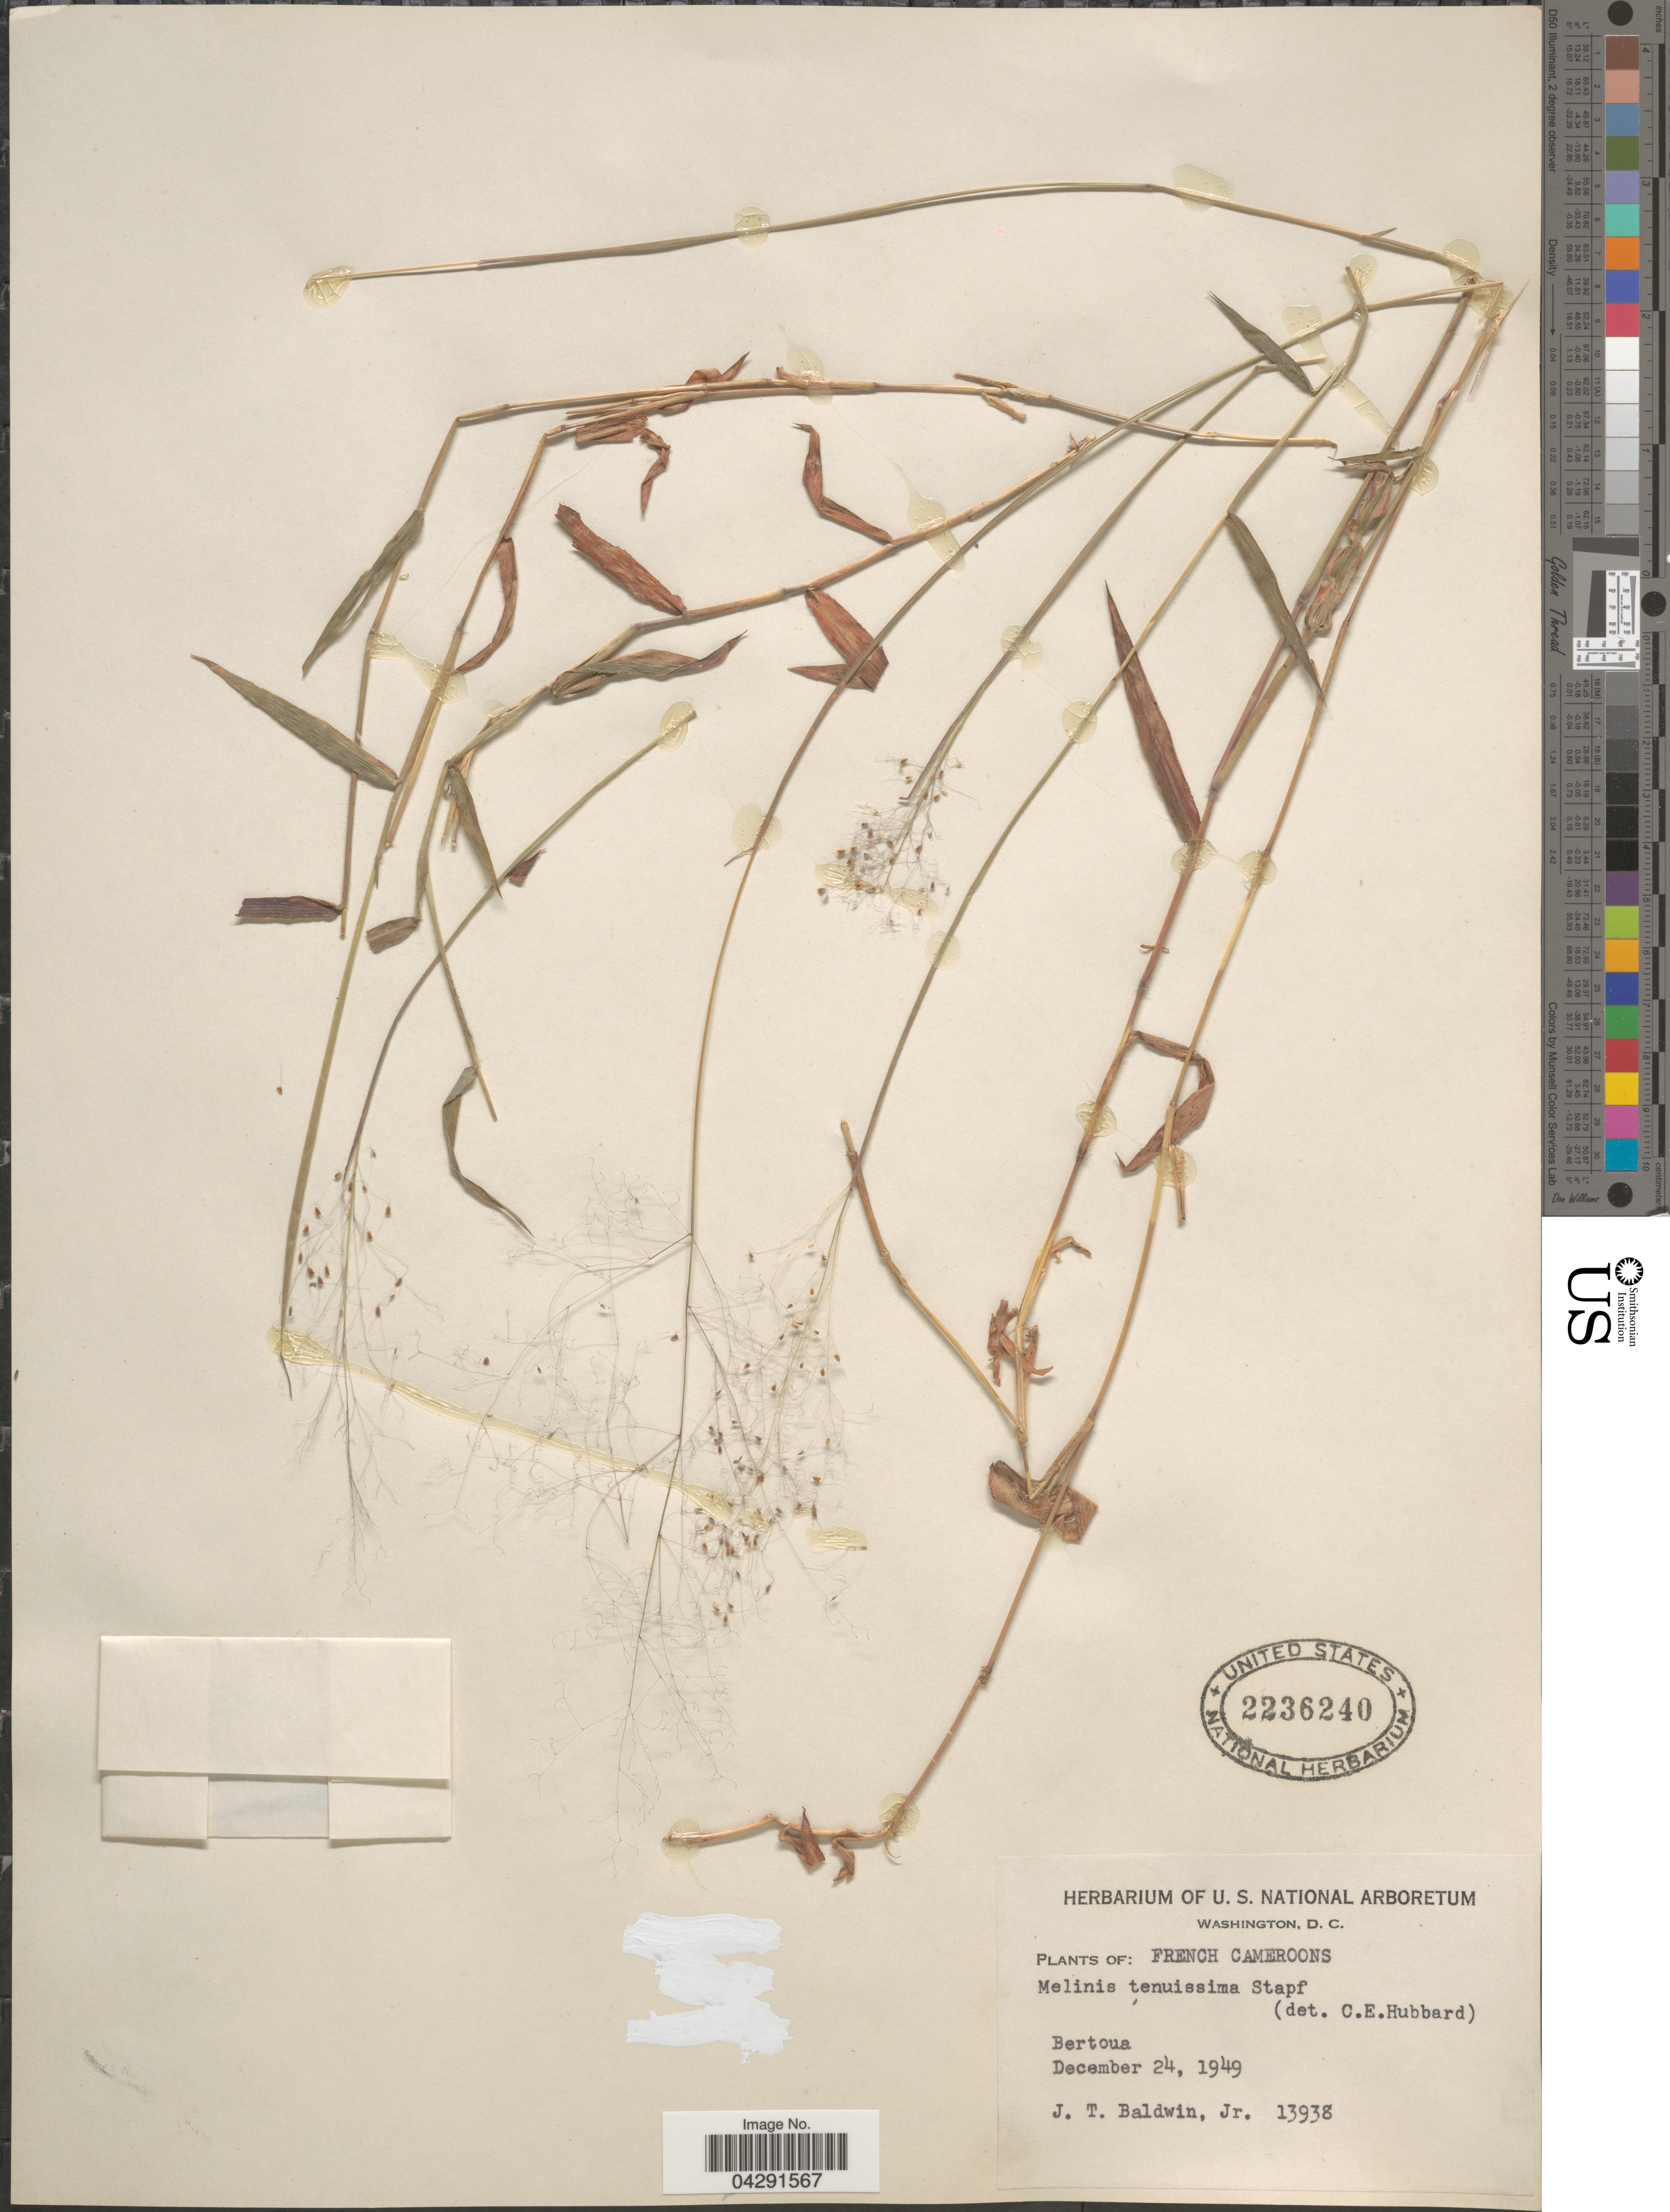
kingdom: Plantae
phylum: Tracheophyta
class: Liliopsida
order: Poales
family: Poaceae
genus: Melinis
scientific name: Melinis tenuissima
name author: Stapf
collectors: J. T. Baldwin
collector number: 13938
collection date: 1949-12-24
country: Cameroon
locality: French Cameroons. Bertoua.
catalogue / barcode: US 2236240